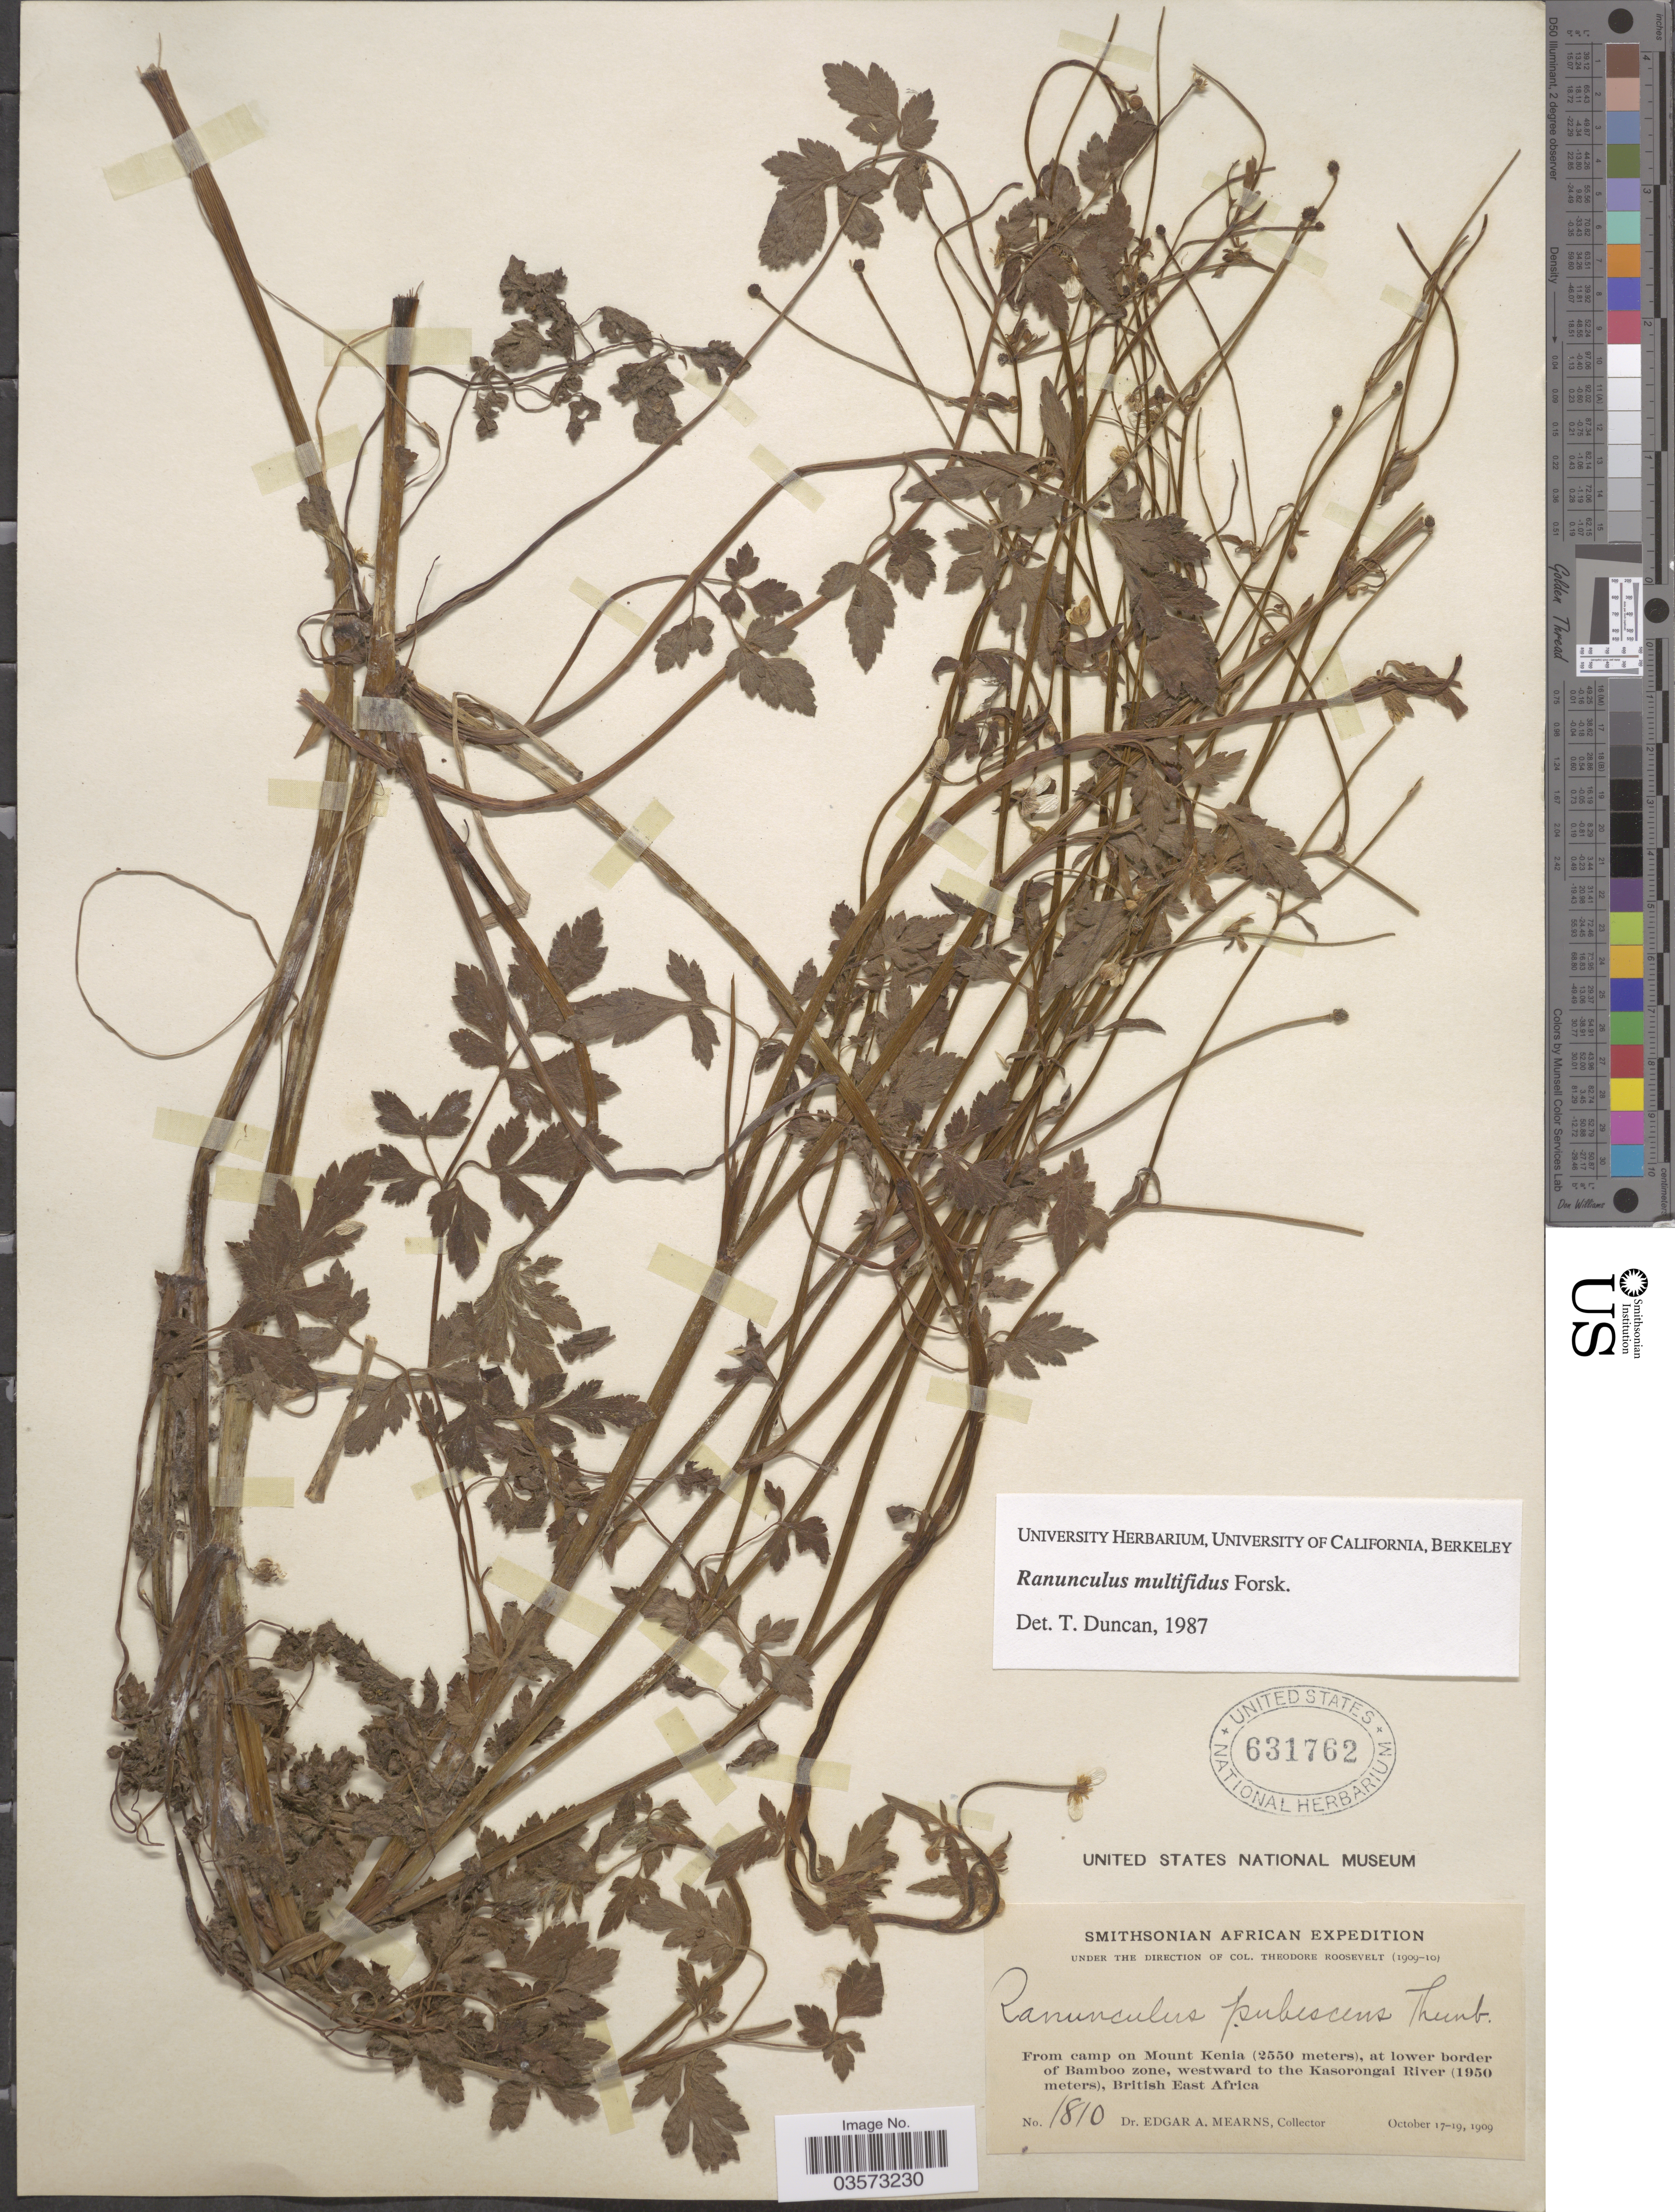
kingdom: Plantae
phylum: Tracheophyta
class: Magnoliopsida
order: Ranunculales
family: Ranunculaceae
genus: Ranunculus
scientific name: Ranunculus multifidus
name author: Forssk.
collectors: E. A. Mearns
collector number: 1810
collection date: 1909-10-17/1909-10-19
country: Kenya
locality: From camp on Mount Kenia, at lower border of Bamboo zone, westward to the Kasorongai River, British East Africa.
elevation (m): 1950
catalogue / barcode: US 631762